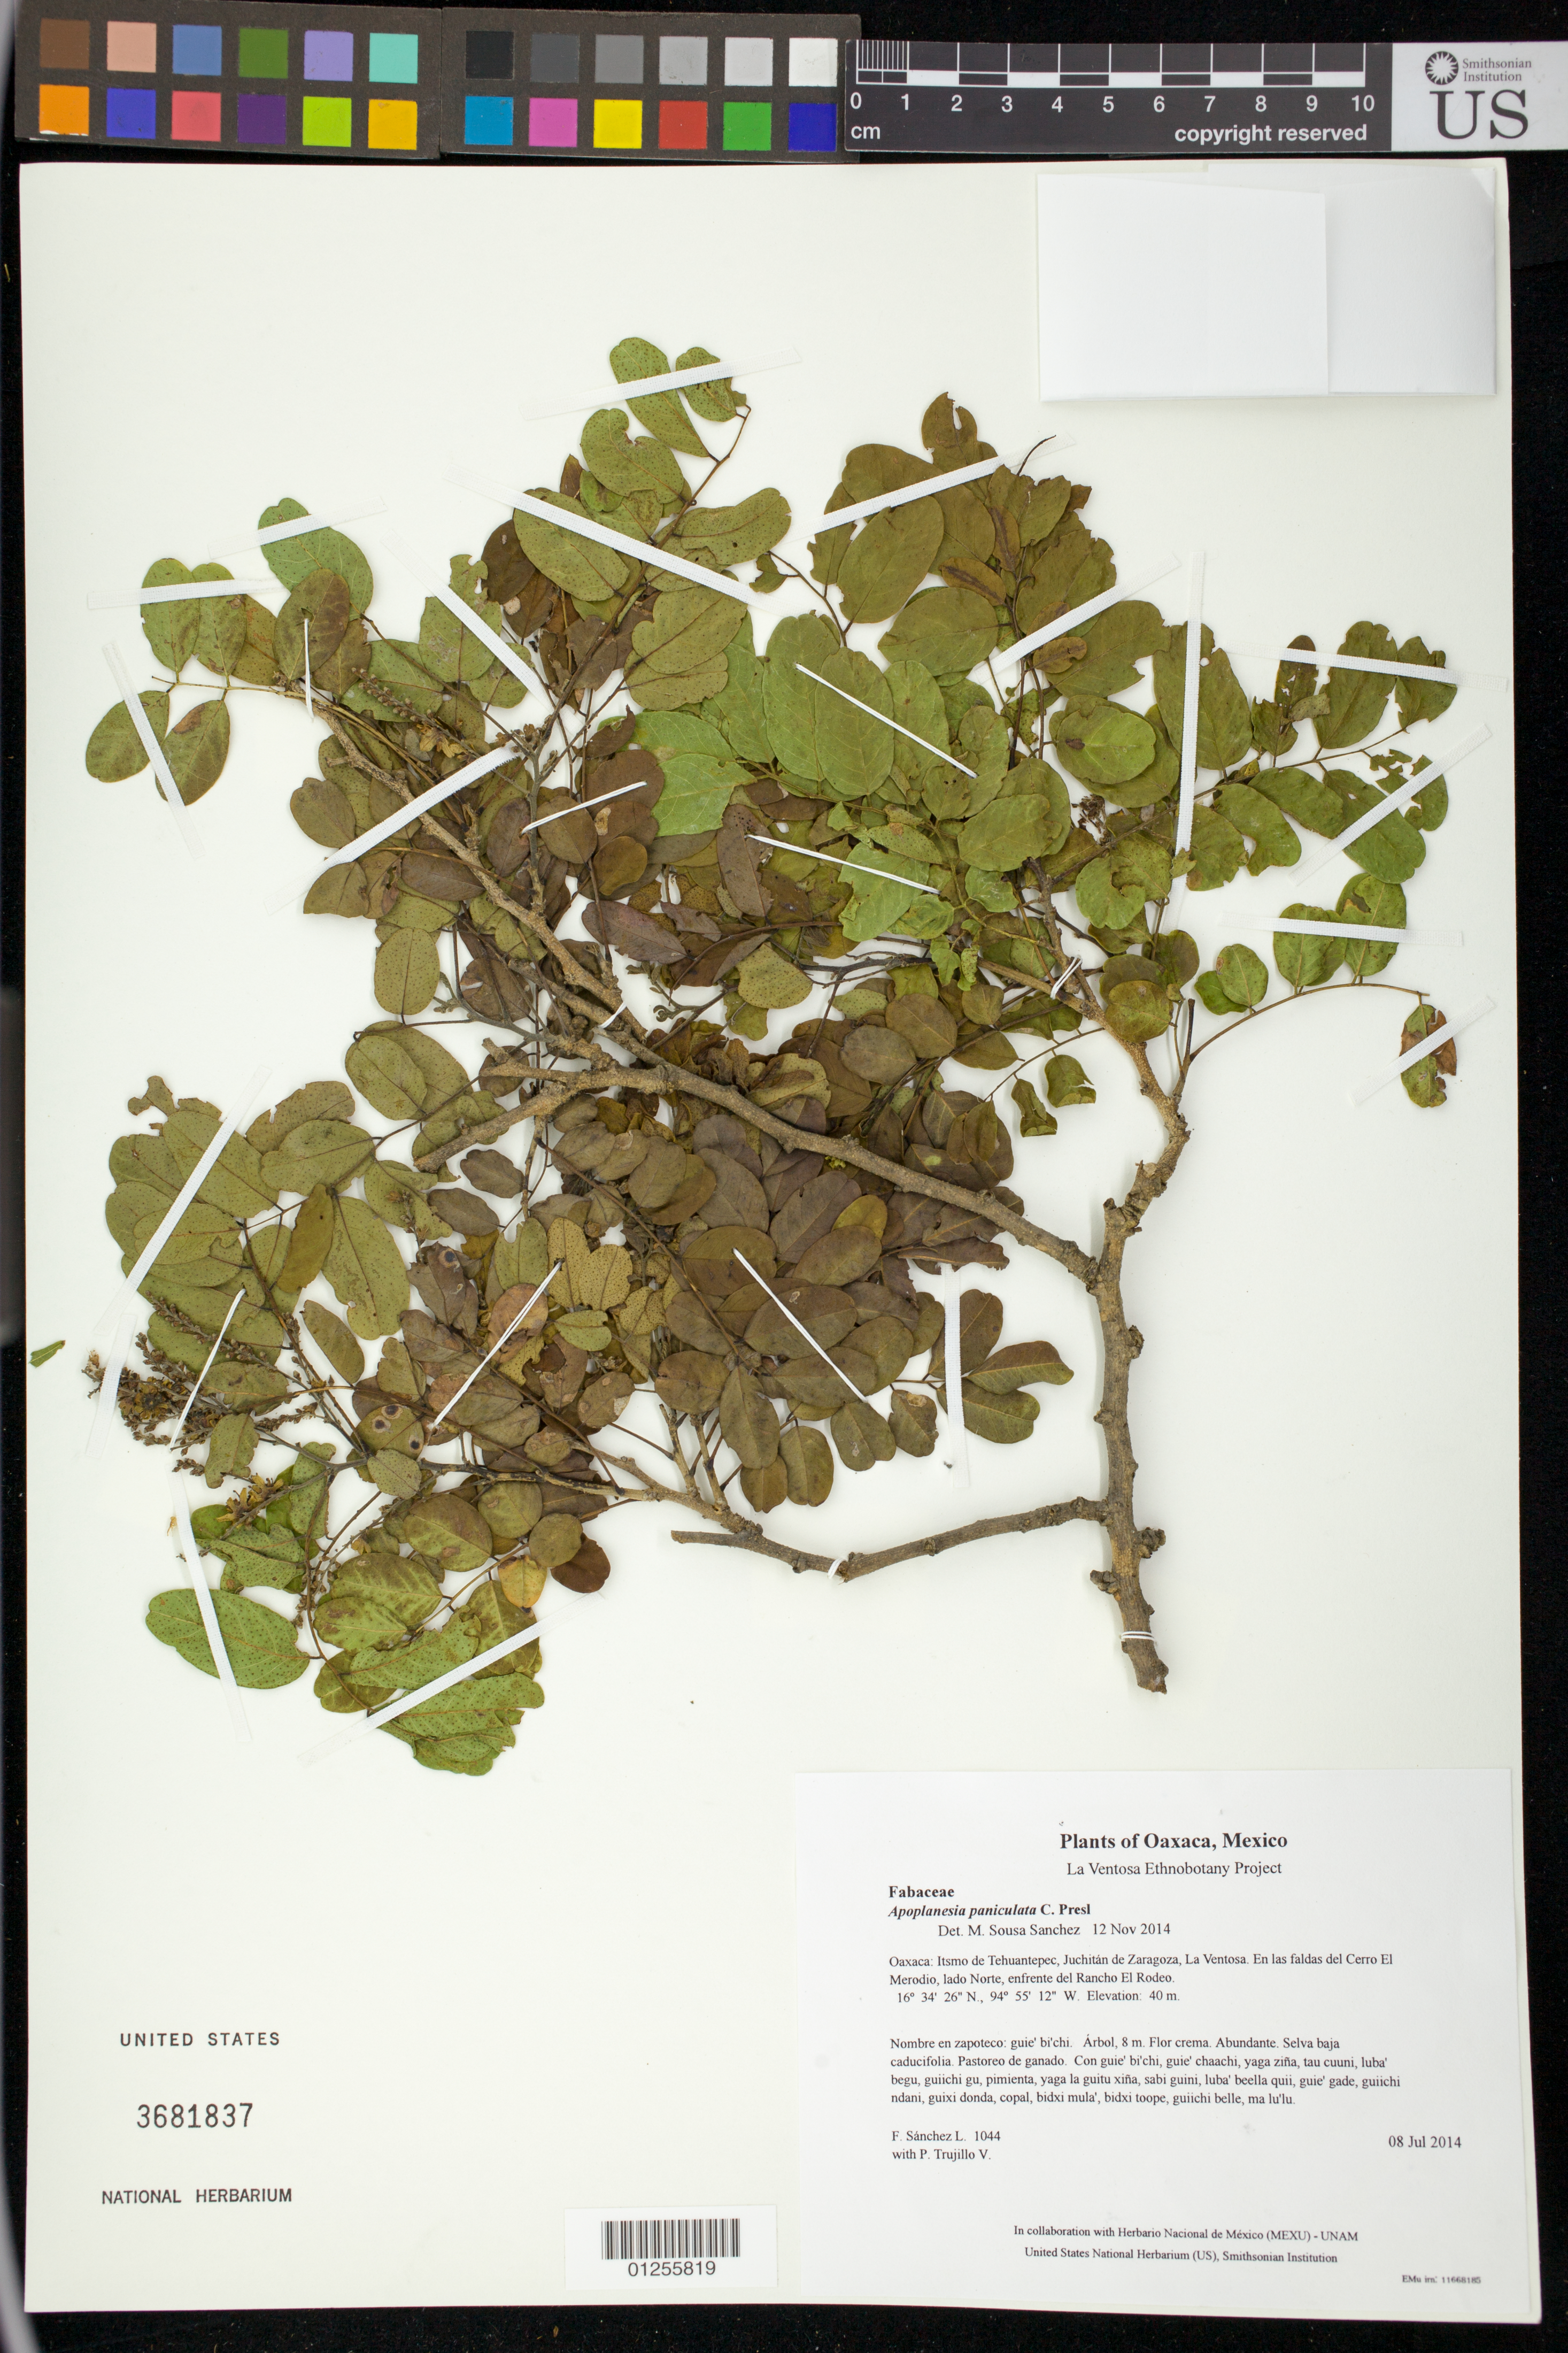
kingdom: Plantae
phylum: Tracheophyta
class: Magnoliopsida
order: Fabales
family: Fabaceae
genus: Apoplanesia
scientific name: Apoplanesia paniculata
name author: C. Presl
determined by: Sousa S., Mario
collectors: F. Sánchez L. & P. Trujillo V.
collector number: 1044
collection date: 2014-07-08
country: Mexico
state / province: Oaxaca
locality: Itsmo de Tehuantepec, Juchitán de Zaragoza, La Ventosa. En las faldas del Cerro El Merodio, lado Norte, enfrente del Rancho El Rodeo.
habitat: Selva baja caducifolia. Pastoreo de ganado.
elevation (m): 40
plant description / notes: JEBOT, MEXU, SERO, US; Yaga. 8 m. Guie' nayu. Stale.; palo de sangre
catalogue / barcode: US 3681837